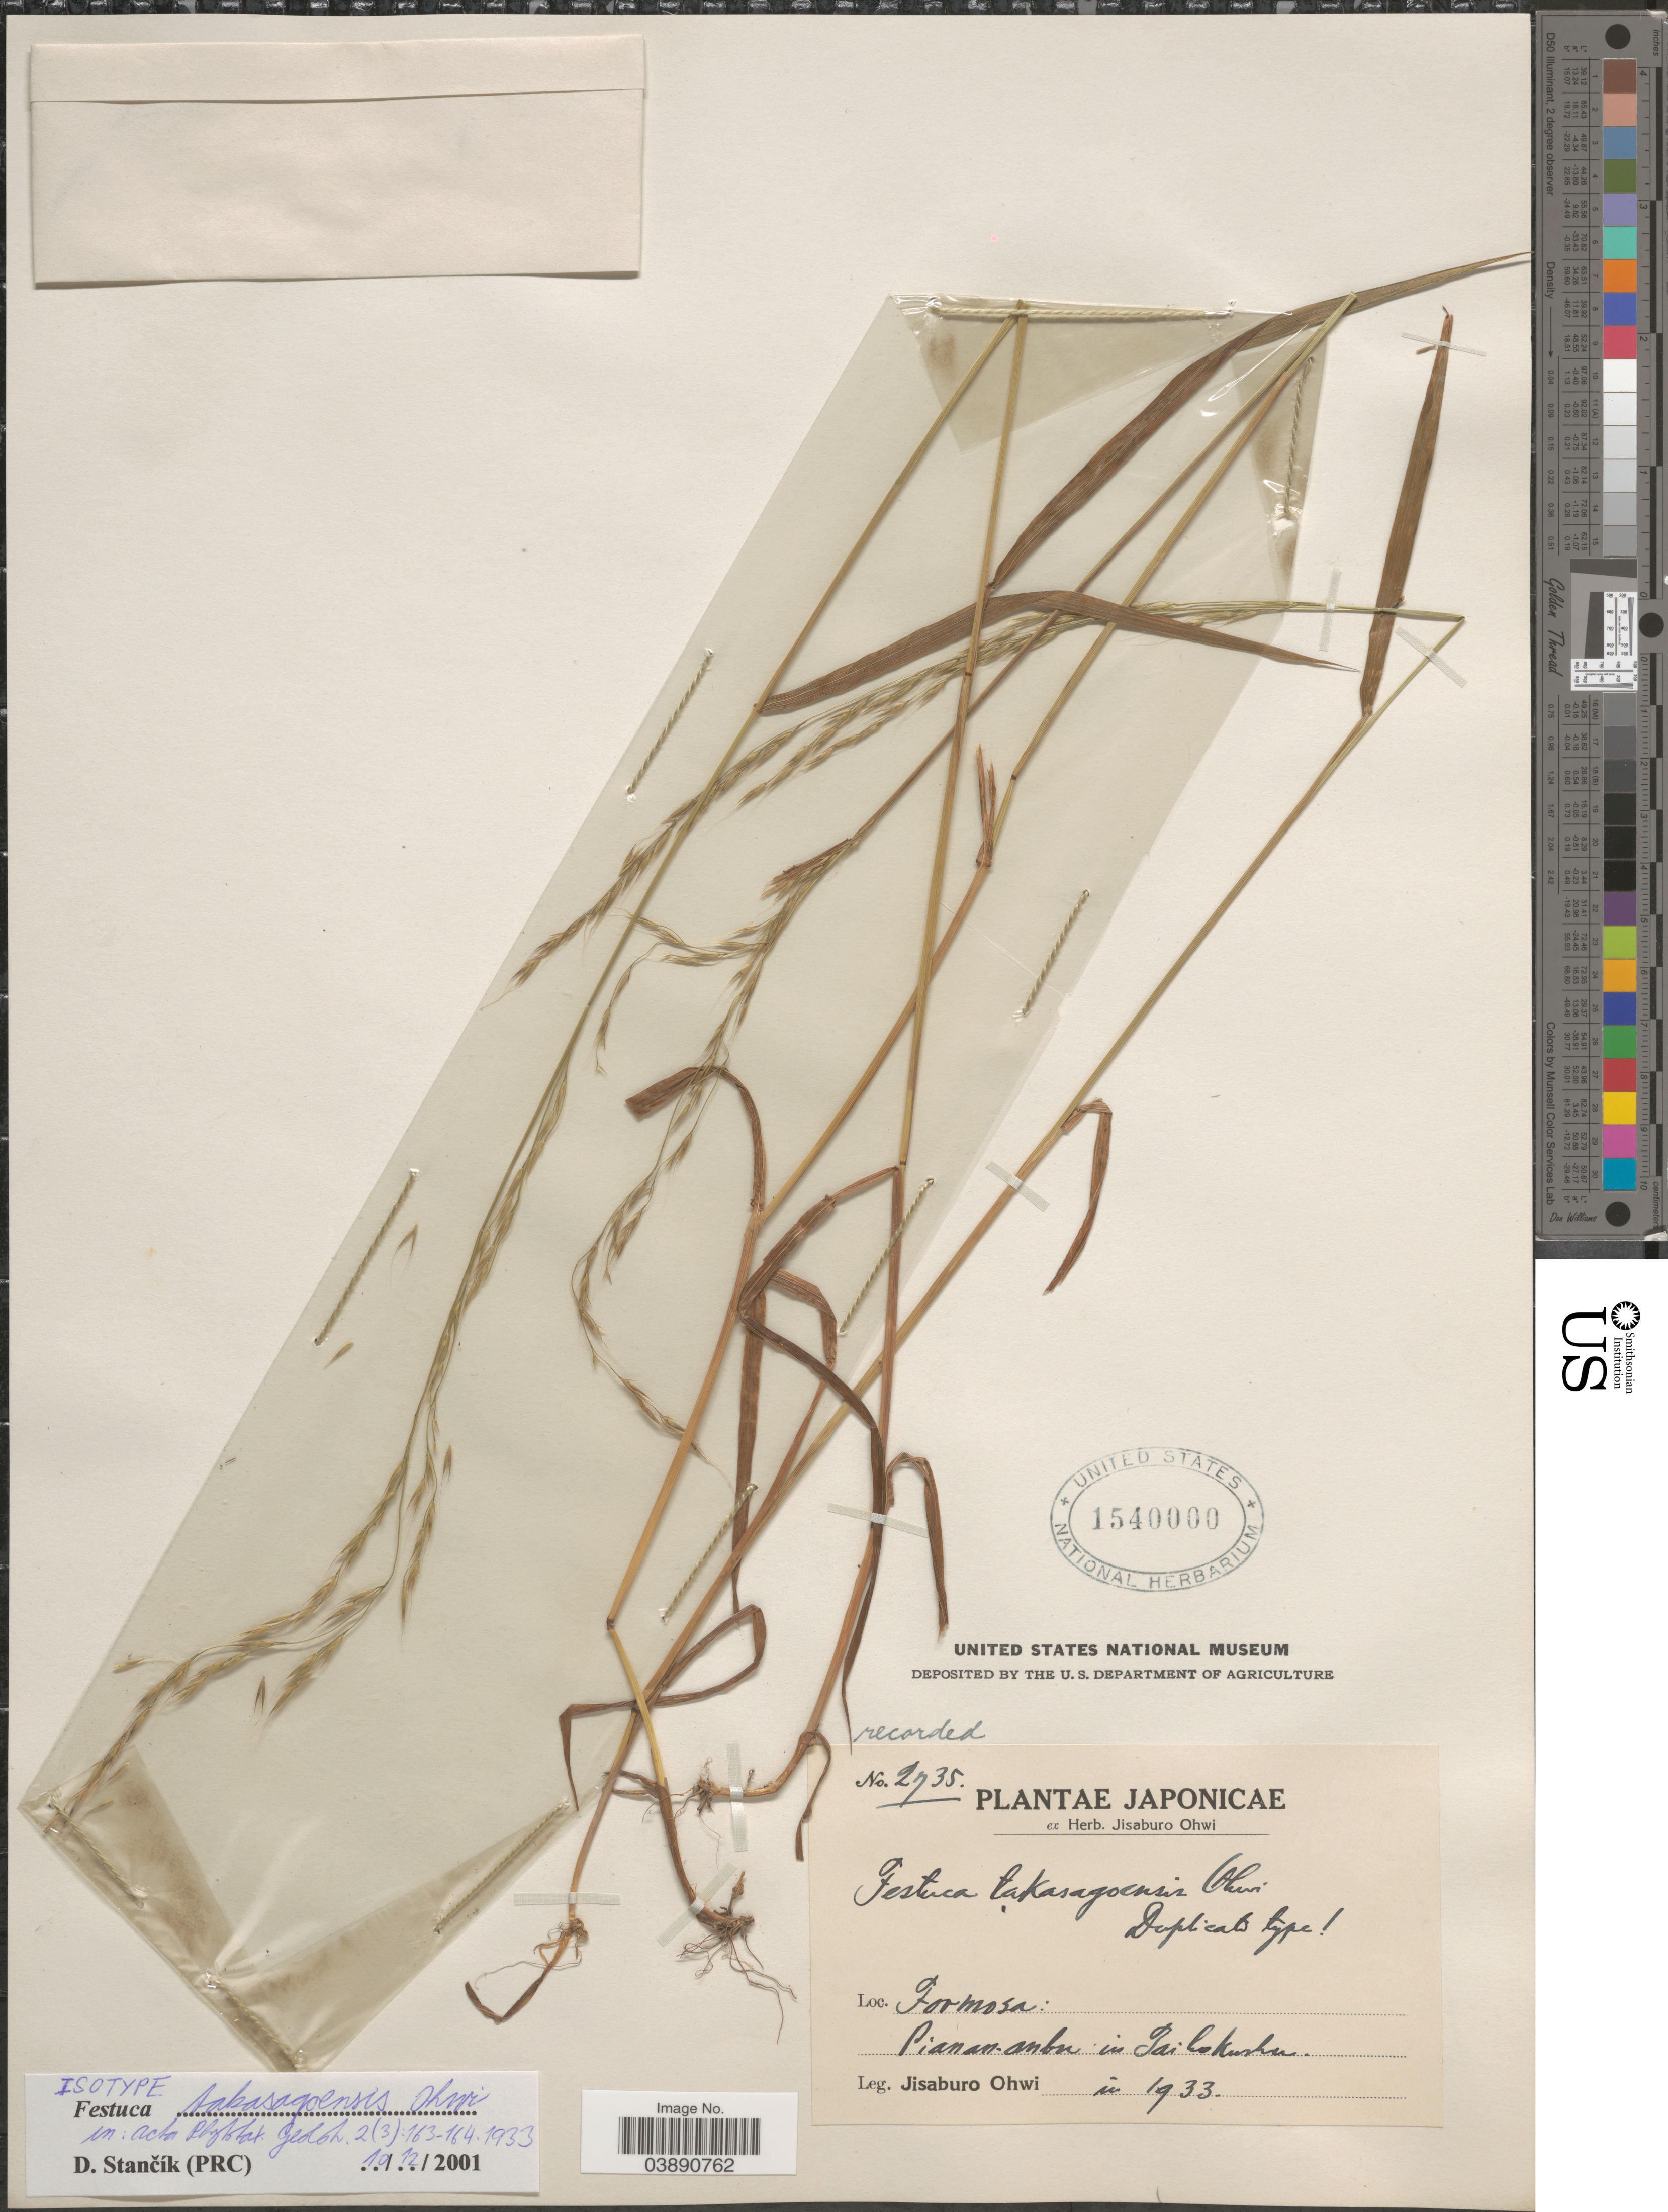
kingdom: Plantae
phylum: Tracheophyta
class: Liliopsida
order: Poales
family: Poaceae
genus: Festuca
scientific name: Festuca leptopogon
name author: Stapf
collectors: J. Ohwi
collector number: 2735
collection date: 1933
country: Taiwan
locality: Japonicae. Formosa: Pianan-anbu in Taihokushu.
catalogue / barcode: US 1540000